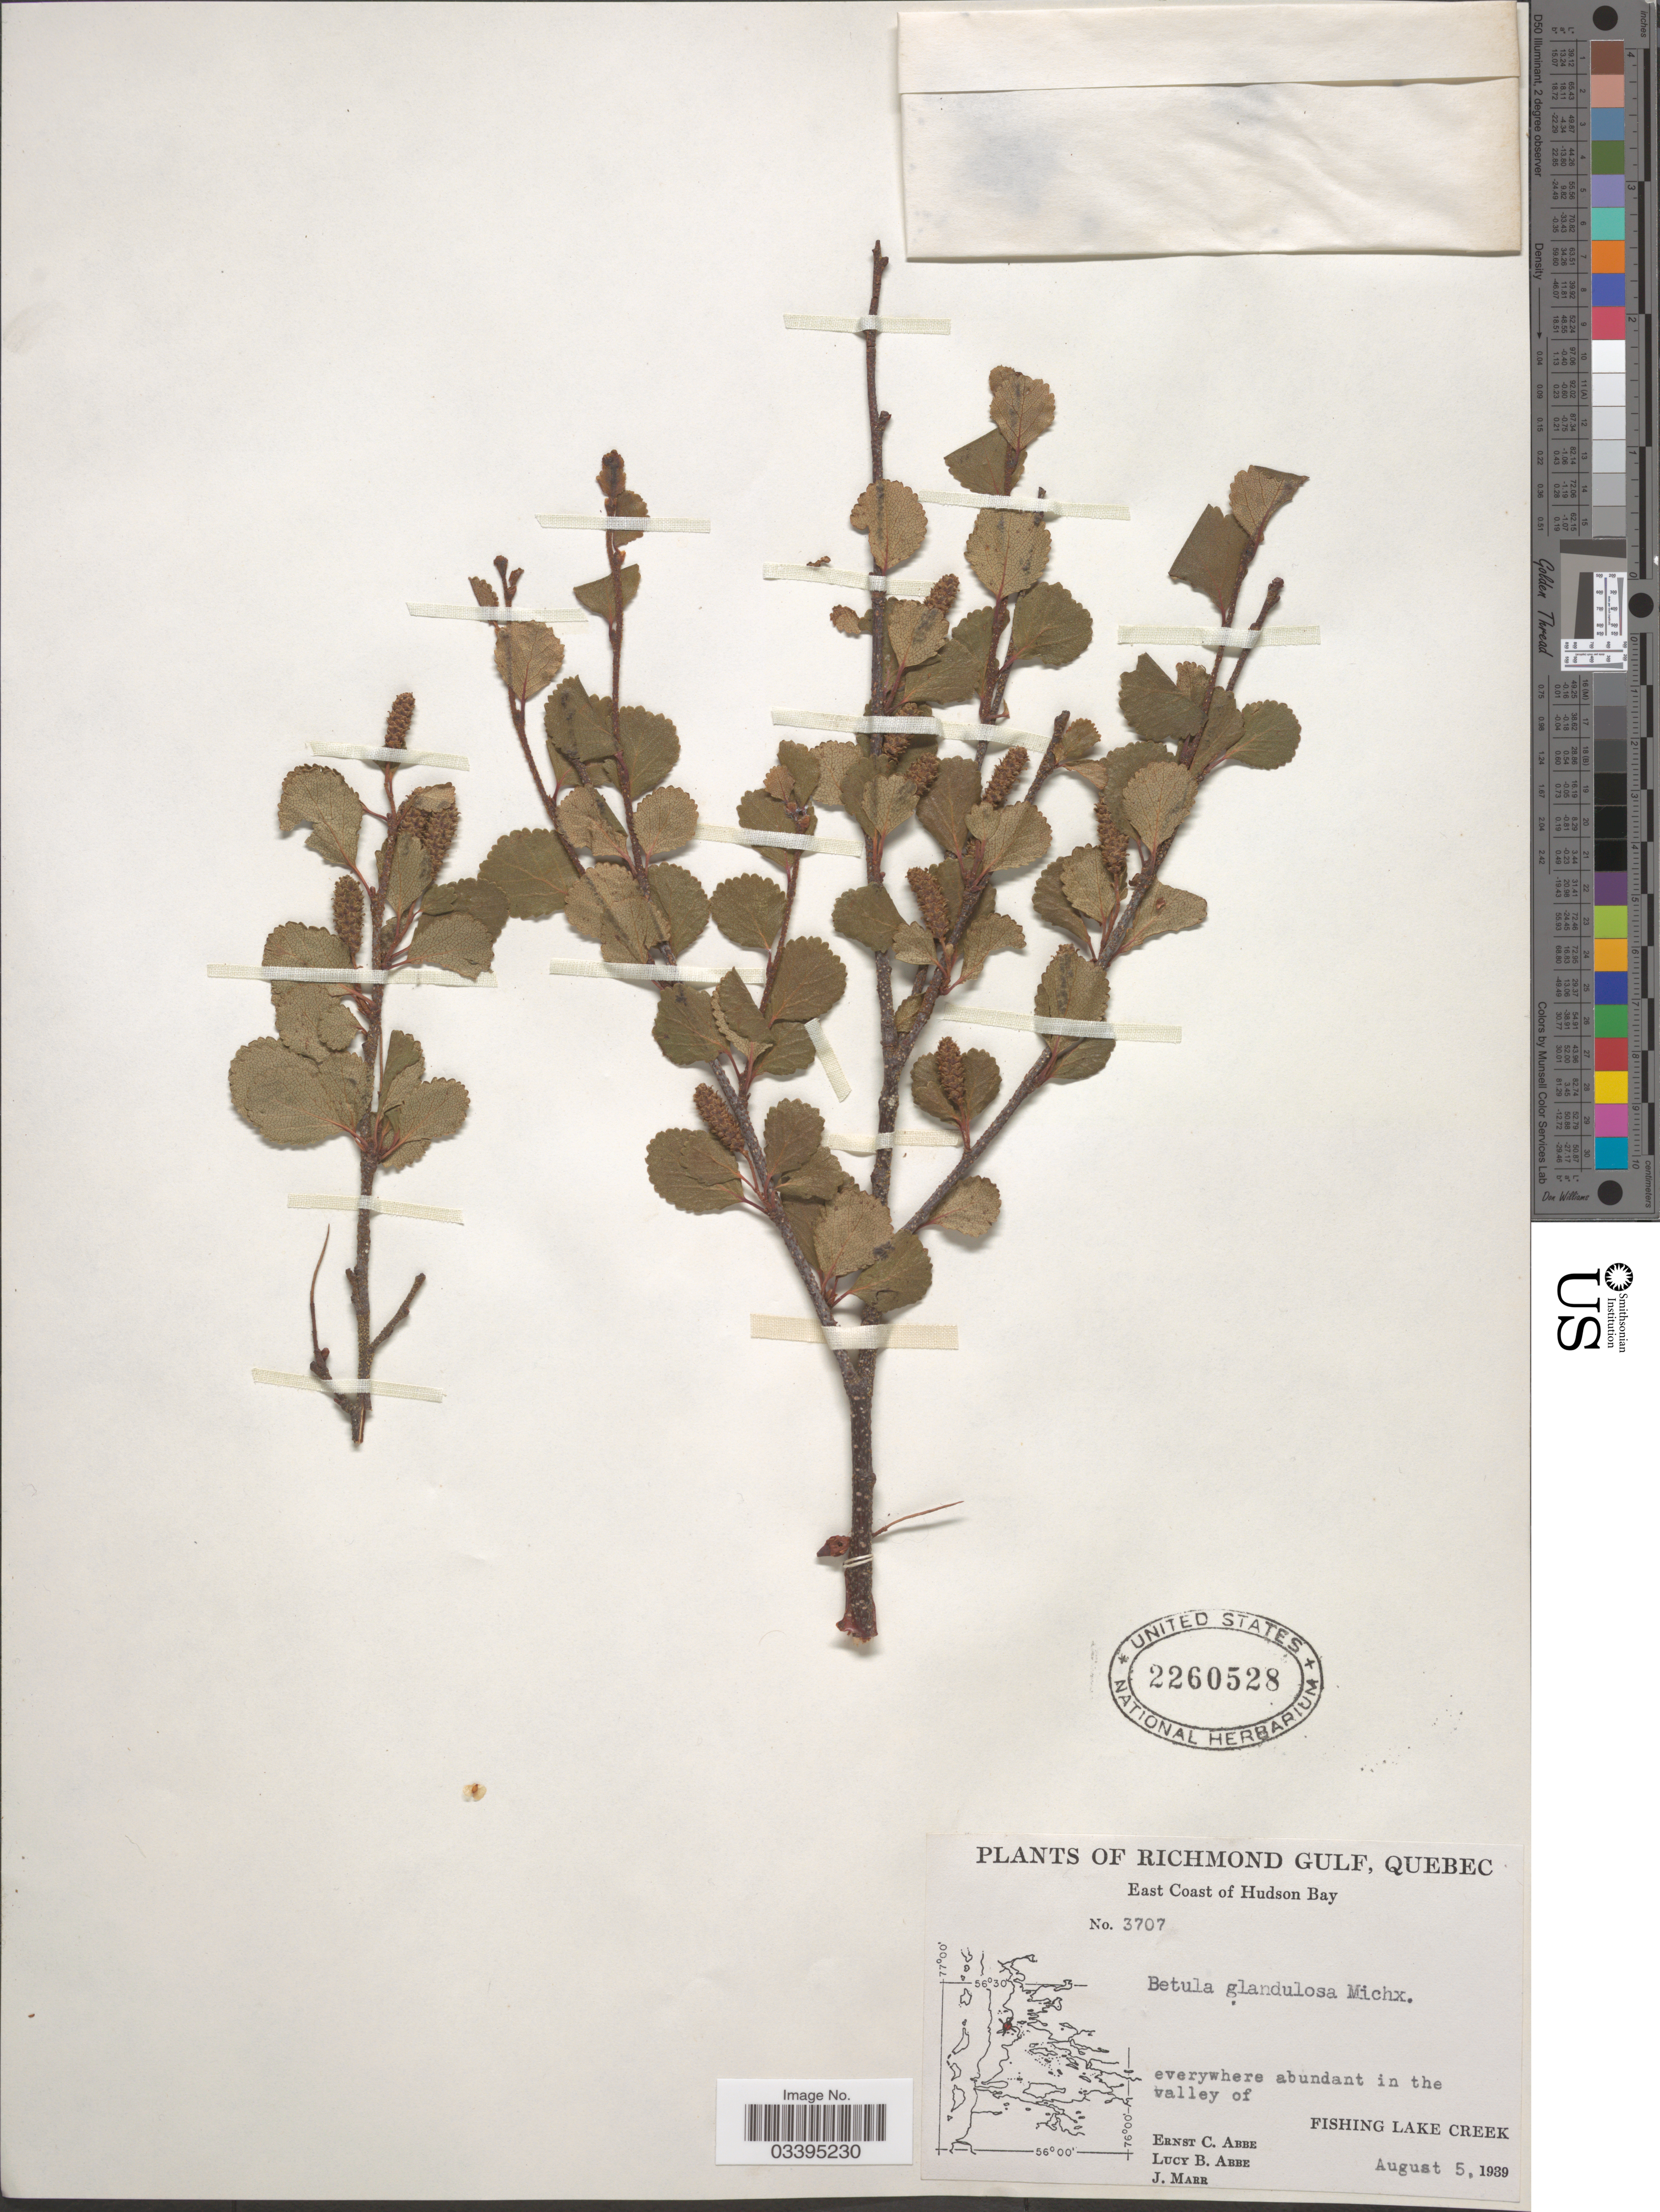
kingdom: Plantae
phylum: Tracheophyta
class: Magnoliopsida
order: Fagales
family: Betulaceae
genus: Betula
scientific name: Betula glandulosa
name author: Michx.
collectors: E. C. Abbe, L. B. Abbe & J. Marr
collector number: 3707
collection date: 1939-08-05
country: Canada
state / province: Quebec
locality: Richmond Gulf, East Coast of Hudson Bay. In the valley of Fishing Lake Creek.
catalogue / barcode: US 2260528